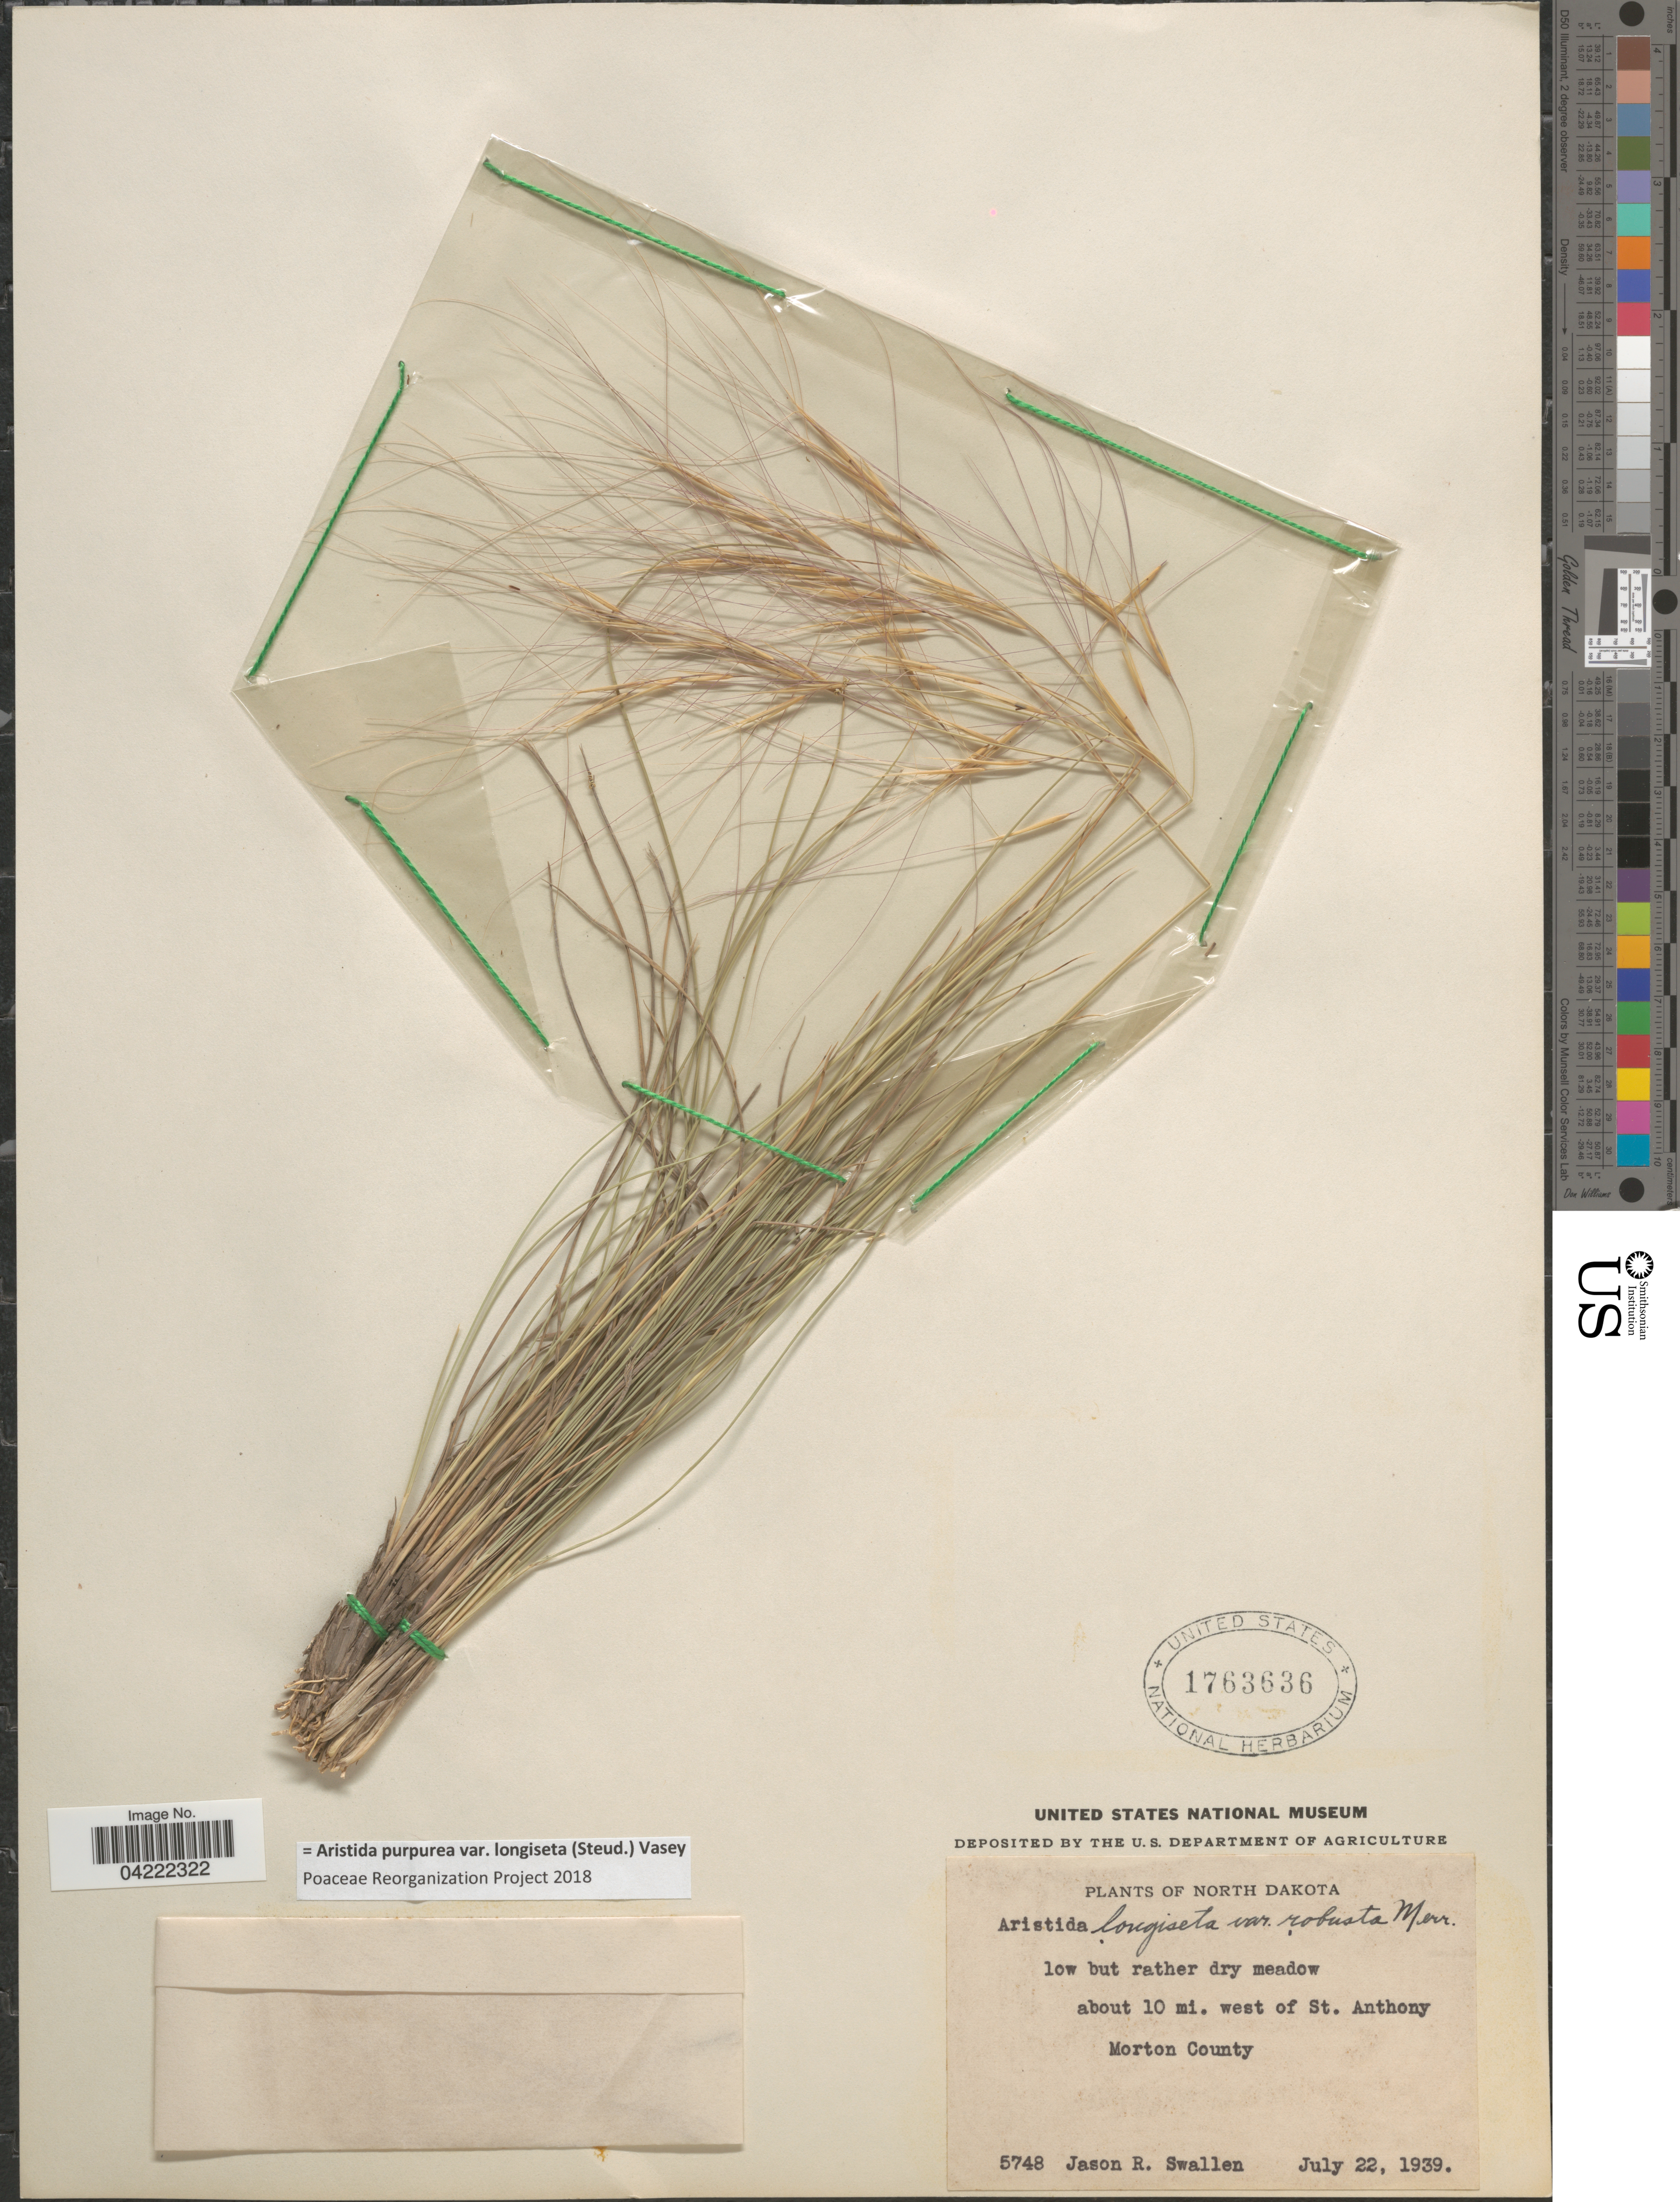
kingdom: Plantae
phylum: Tracheophyta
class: Liliopsida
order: Poales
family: Poaceae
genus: Aristida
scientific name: Aristida purpurea var. longiseta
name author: (Steud.) Vasey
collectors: J. R. Swallen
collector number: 5748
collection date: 1939-07-22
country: United States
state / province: North Dakota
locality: Low but rather dry meadow about 10 mi. west of St. Anthony Morton County.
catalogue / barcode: US 1763636